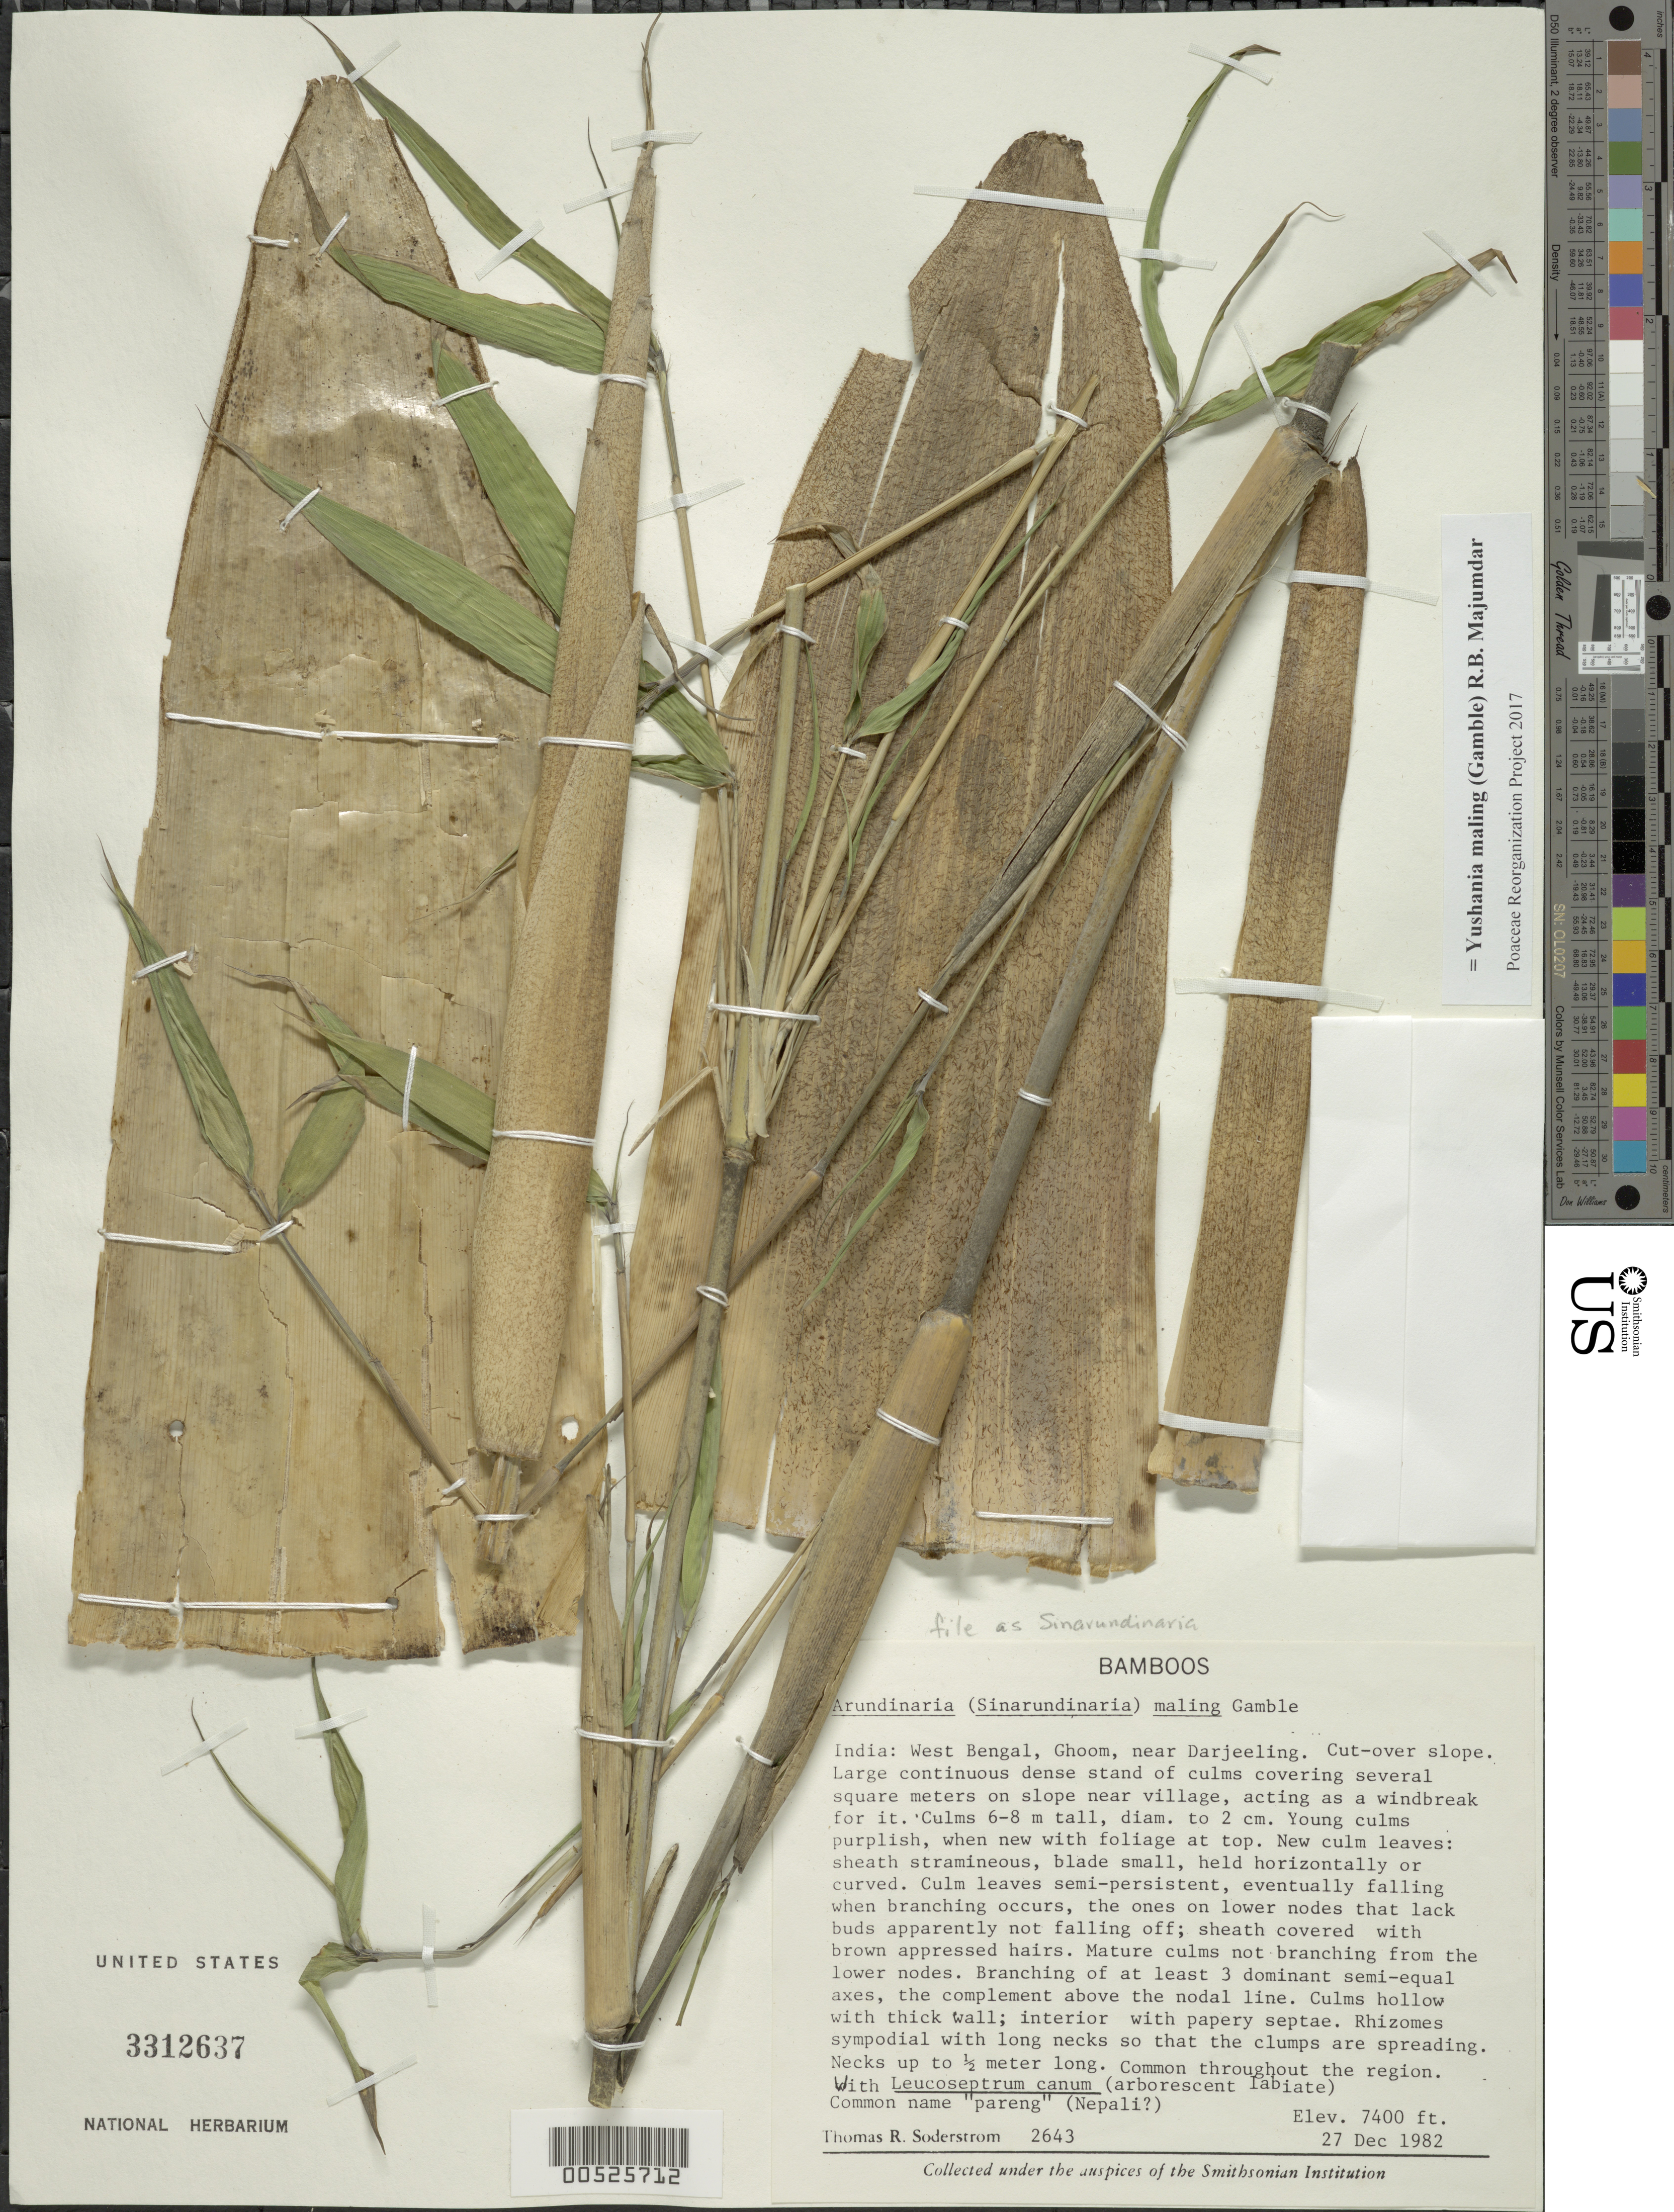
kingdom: Plantae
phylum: Tracheophyta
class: Liliopsida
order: Poales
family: Poaceae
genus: Yushania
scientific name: Yushania maling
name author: (Gamble) R.B. Majumdar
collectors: T. R. Soderstrom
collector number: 2643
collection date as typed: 27 Dec 1982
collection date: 1982-12-27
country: India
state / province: West Bengal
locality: West Bengal, Ghoom, near Darjeeling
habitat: Cut over slope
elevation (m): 2256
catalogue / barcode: US 3312637